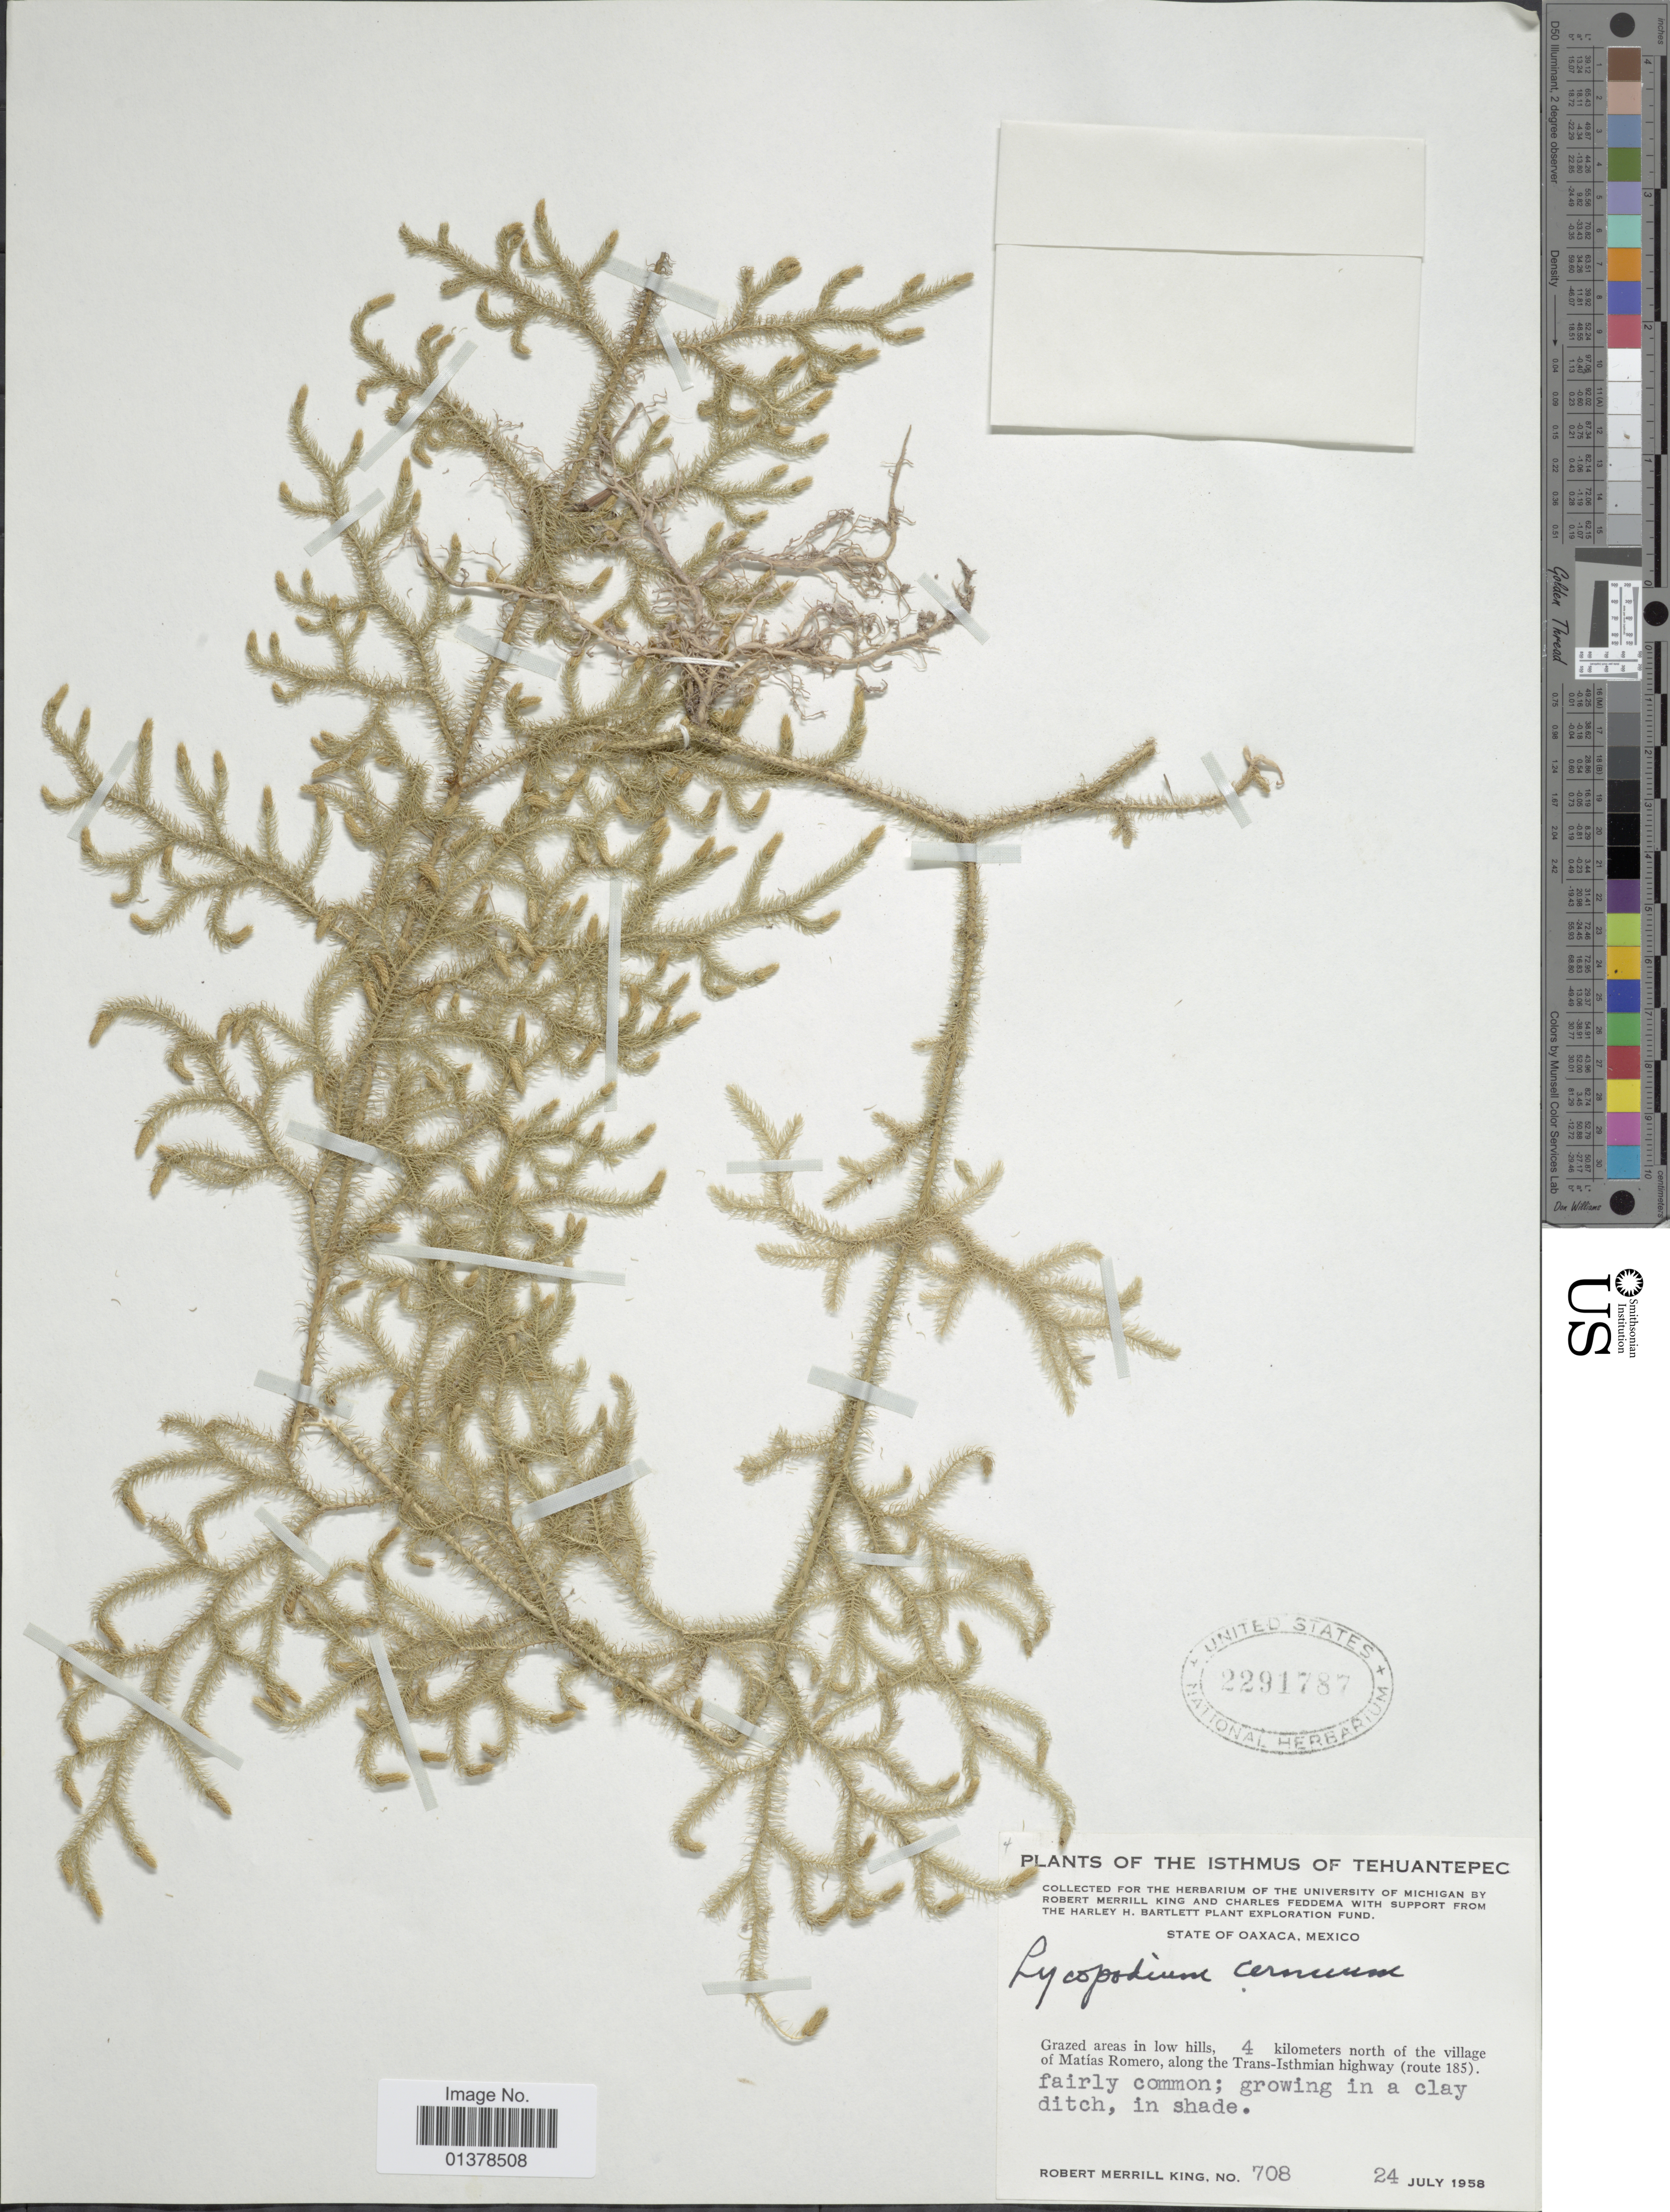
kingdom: Plantae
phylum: Tracheophyta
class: Lycopodiopsida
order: Lycopodiales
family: Lycopodiaceae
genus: Palhinhaea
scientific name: Palhinhaea cernua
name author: (L.) Vasc. & Franco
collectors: R. M. King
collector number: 708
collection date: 1958-07-24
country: Mexico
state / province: Oaxaca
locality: The Isthmus of Tehuantepec, Grazed low hills, 4kilometers north of the village of Matias Romero, along the Trans-Isthmian Highway(route 185)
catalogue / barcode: US 2291787